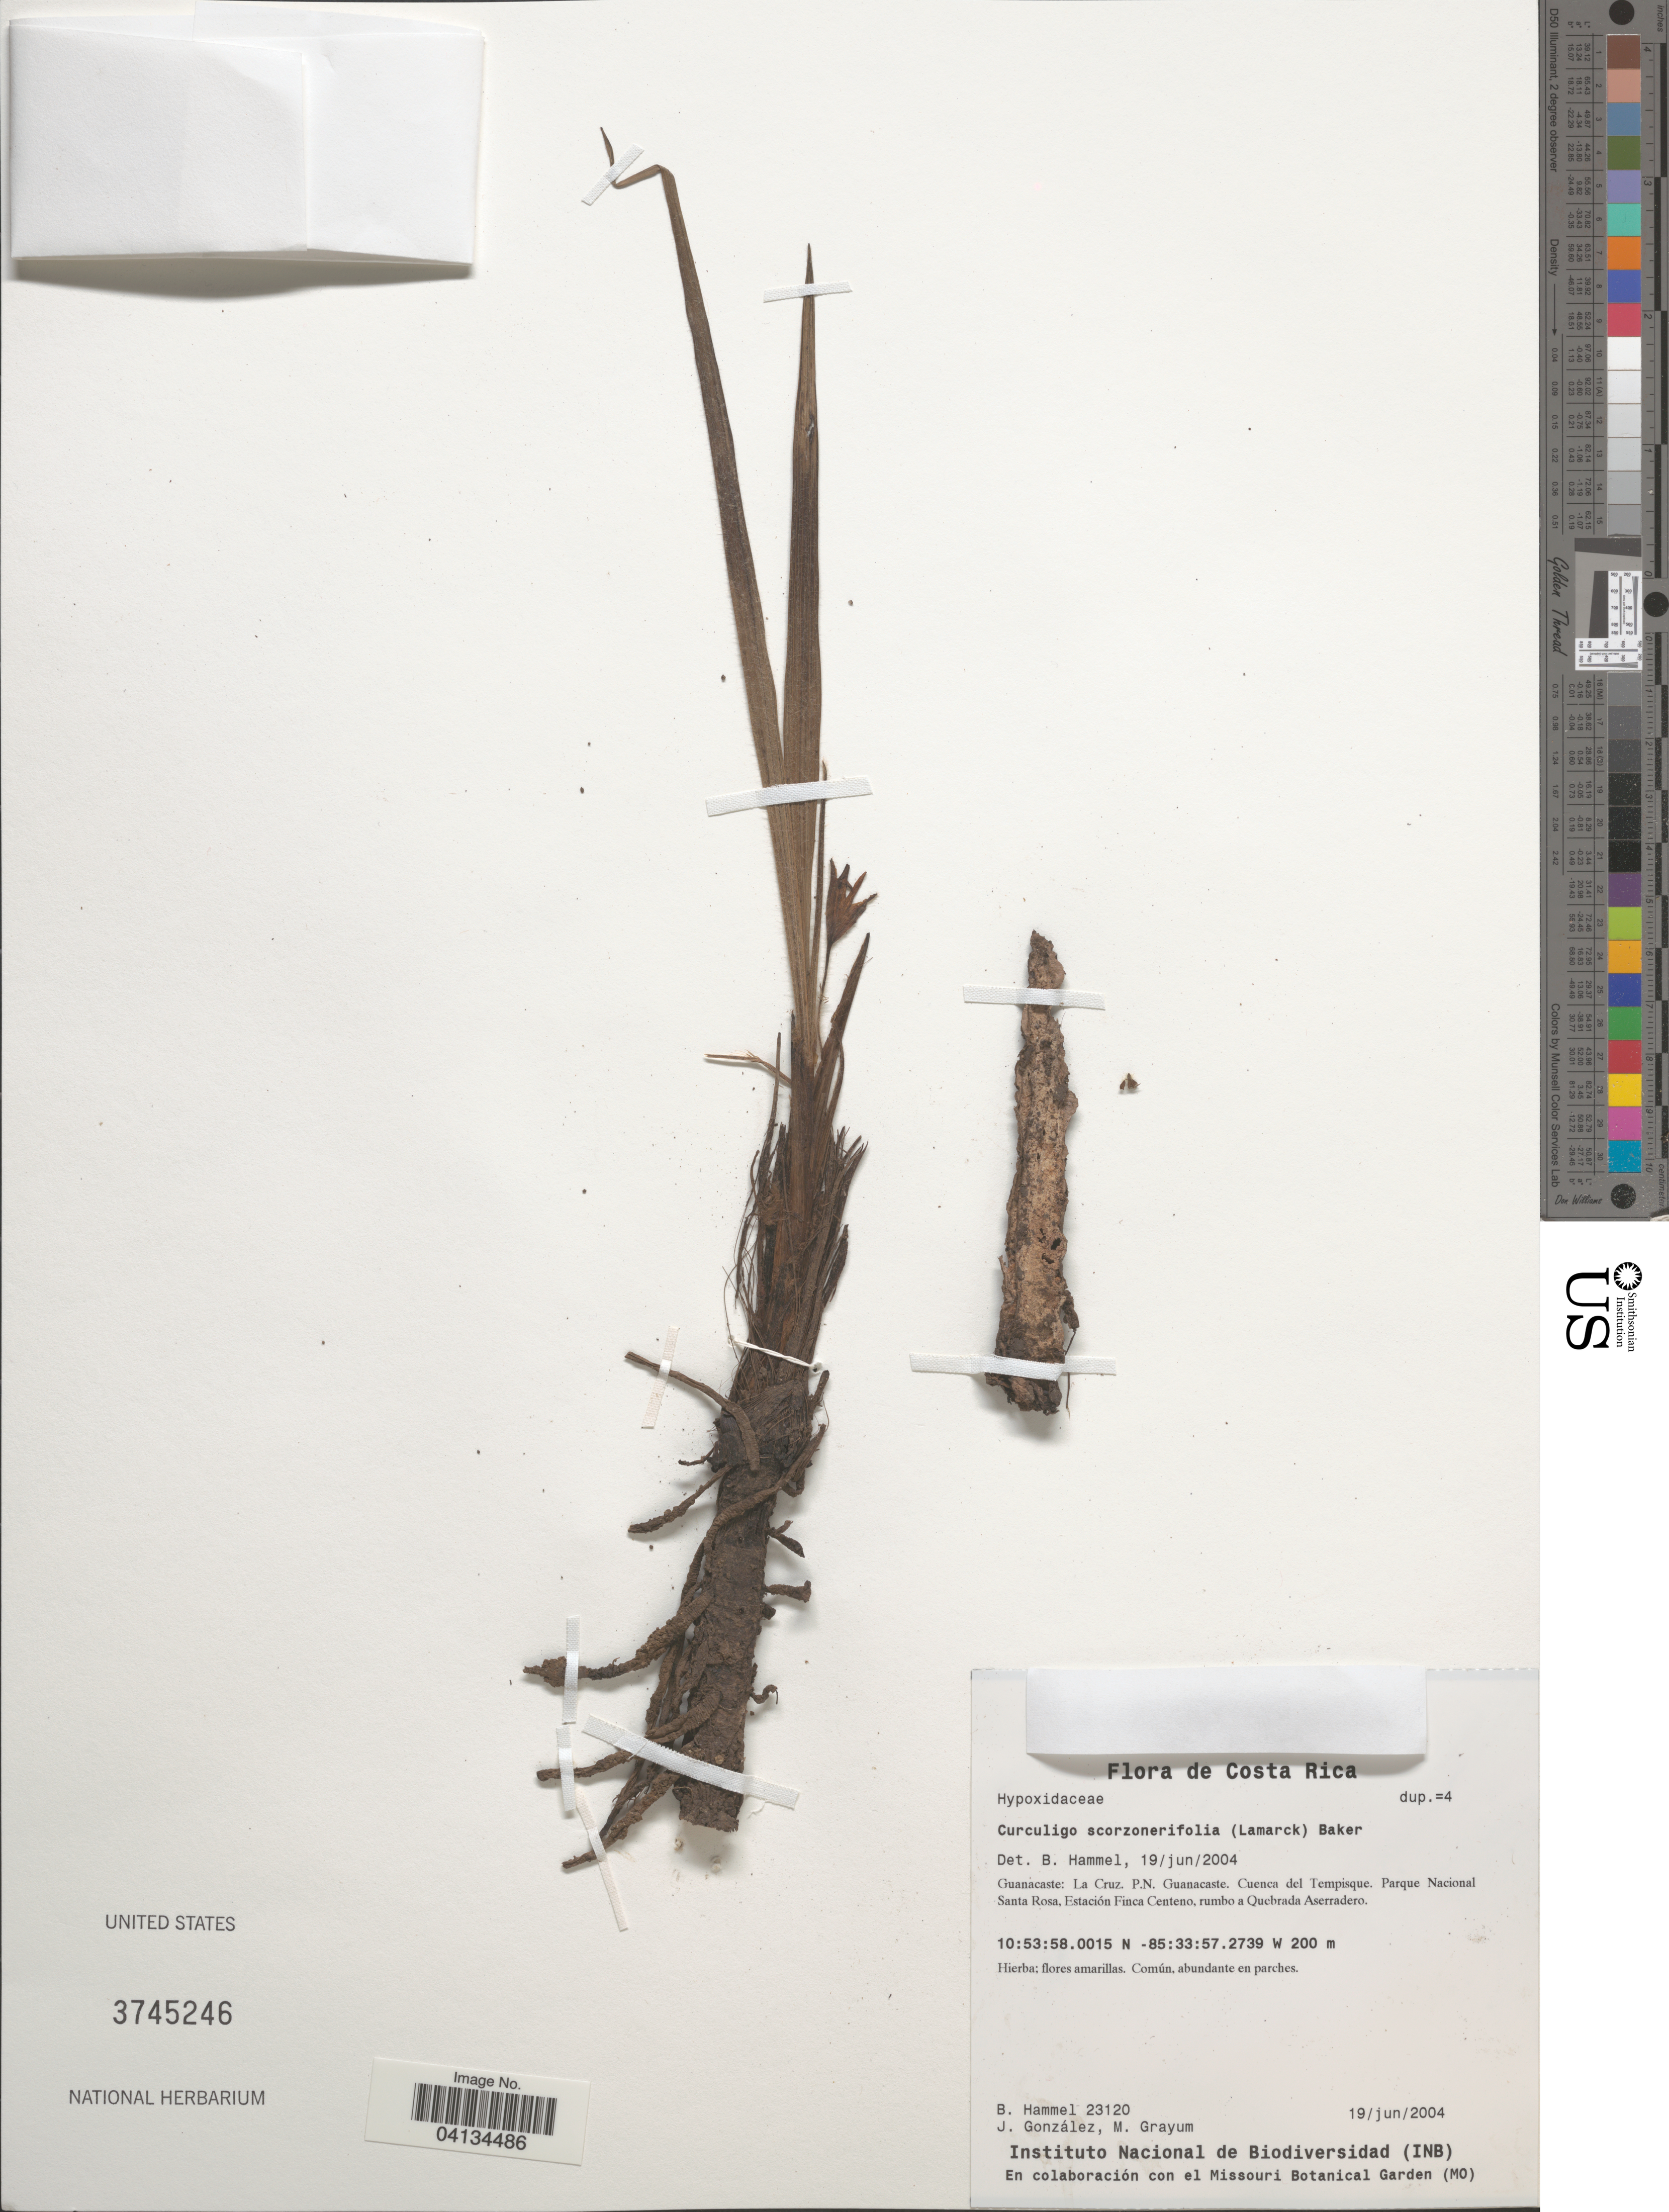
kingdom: Plantae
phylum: Tracheophyta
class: Liliopsida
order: Asparagales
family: Hypoxidaceae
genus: Curculigo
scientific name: Curculigo scorzonerifolia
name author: (Lam.) Baker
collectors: B. Hammel, J. González & M. H. Grayum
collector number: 23120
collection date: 2004-06-19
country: Costa Rica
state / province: Guanacaste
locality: La Cruz. P.N. Guanacaste. Cuenca del Tempisque. Parque Nacional Santa Rosa, Estación Finca Centeno, rumbo a Quebrada Aserradero.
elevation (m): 200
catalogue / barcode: US 3745246